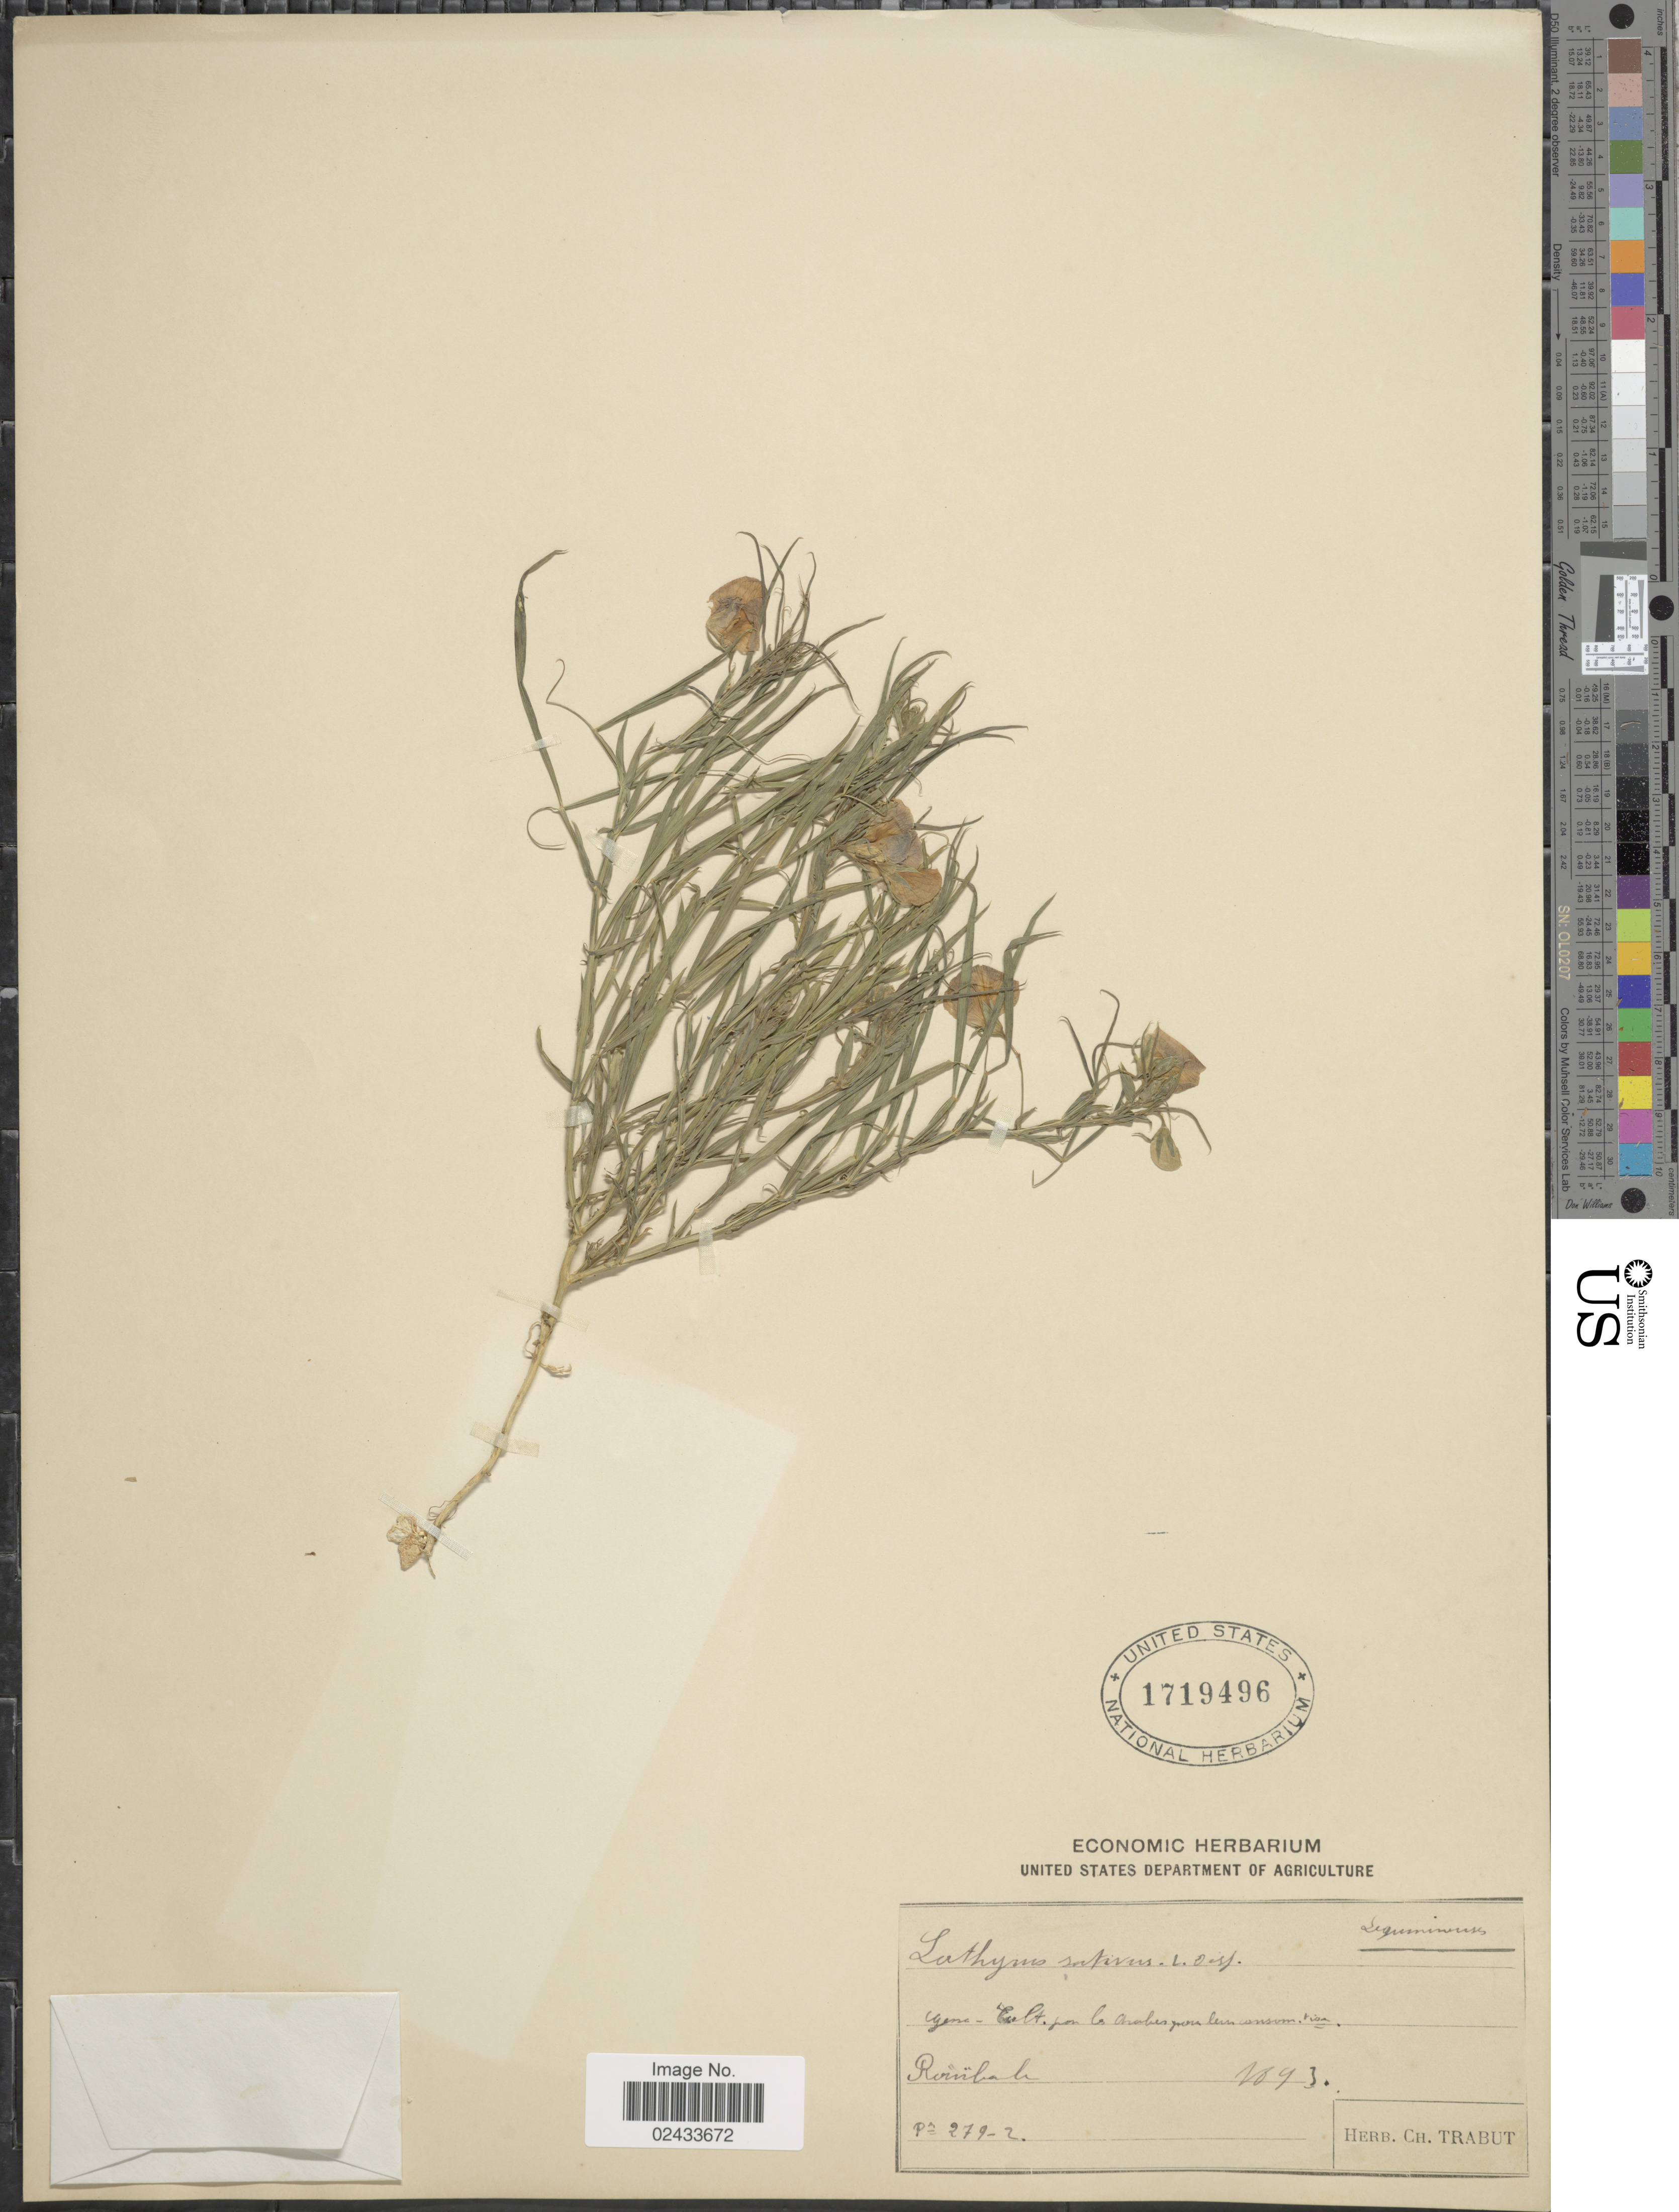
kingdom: Plantae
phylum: Tracheophyta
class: Magnoliopsida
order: Fabales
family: Fabaceae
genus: Lathyrus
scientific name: Lathyrus sativus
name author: L.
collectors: Rombach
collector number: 279-2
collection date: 1893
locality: Igene Cult. jon los arabes pora lean consom [interpreted]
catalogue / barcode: US 1719496